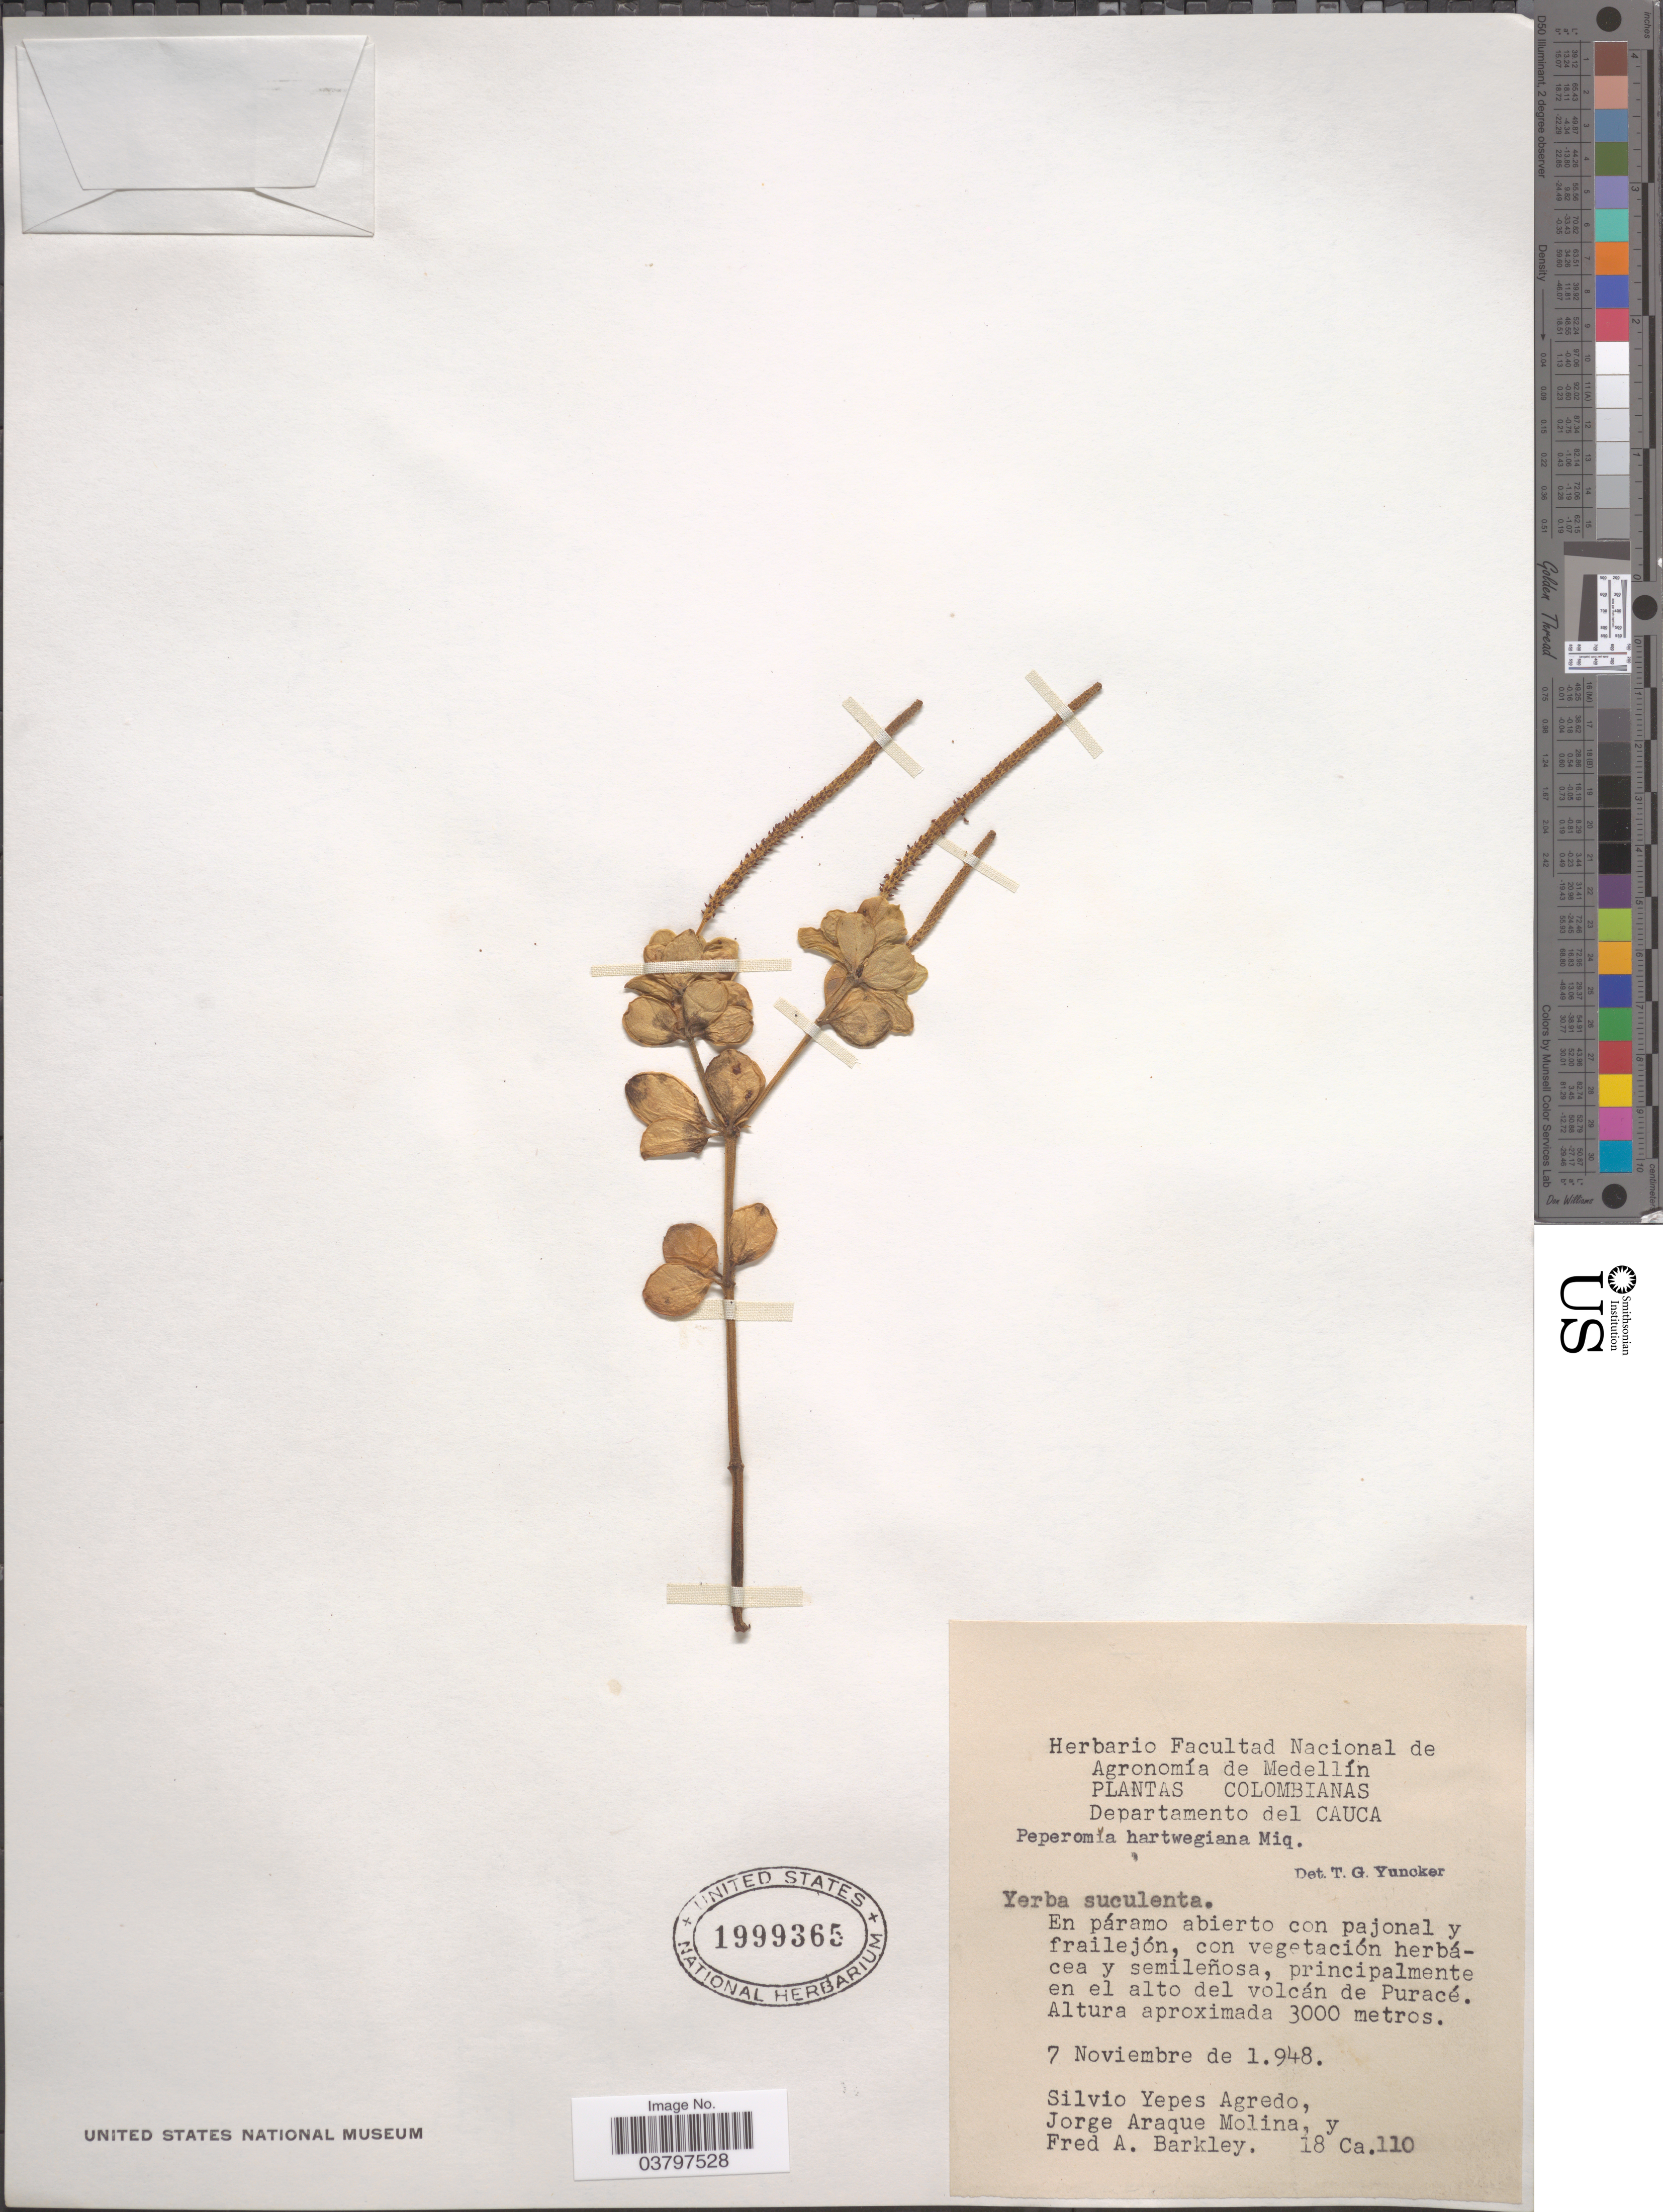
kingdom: Plantae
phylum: Tracheophyta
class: Magnoliopsida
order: Piperales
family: Piperaceae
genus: Peperomia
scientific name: Peperomia hartwegiana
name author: Miq.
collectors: S. Yepes-Agredo, J. Araque Molina & F. A. Barkley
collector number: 18Ca110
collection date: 1948-11-07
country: Colombia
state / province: Cauca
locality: Departamento del Cauca. En páramo abierto con pajonal y frailejón, con vegetación herbácea y semileñosa, principalmente en el alto del volcán de Puracé.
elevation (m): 3000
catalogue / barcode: US 1999365